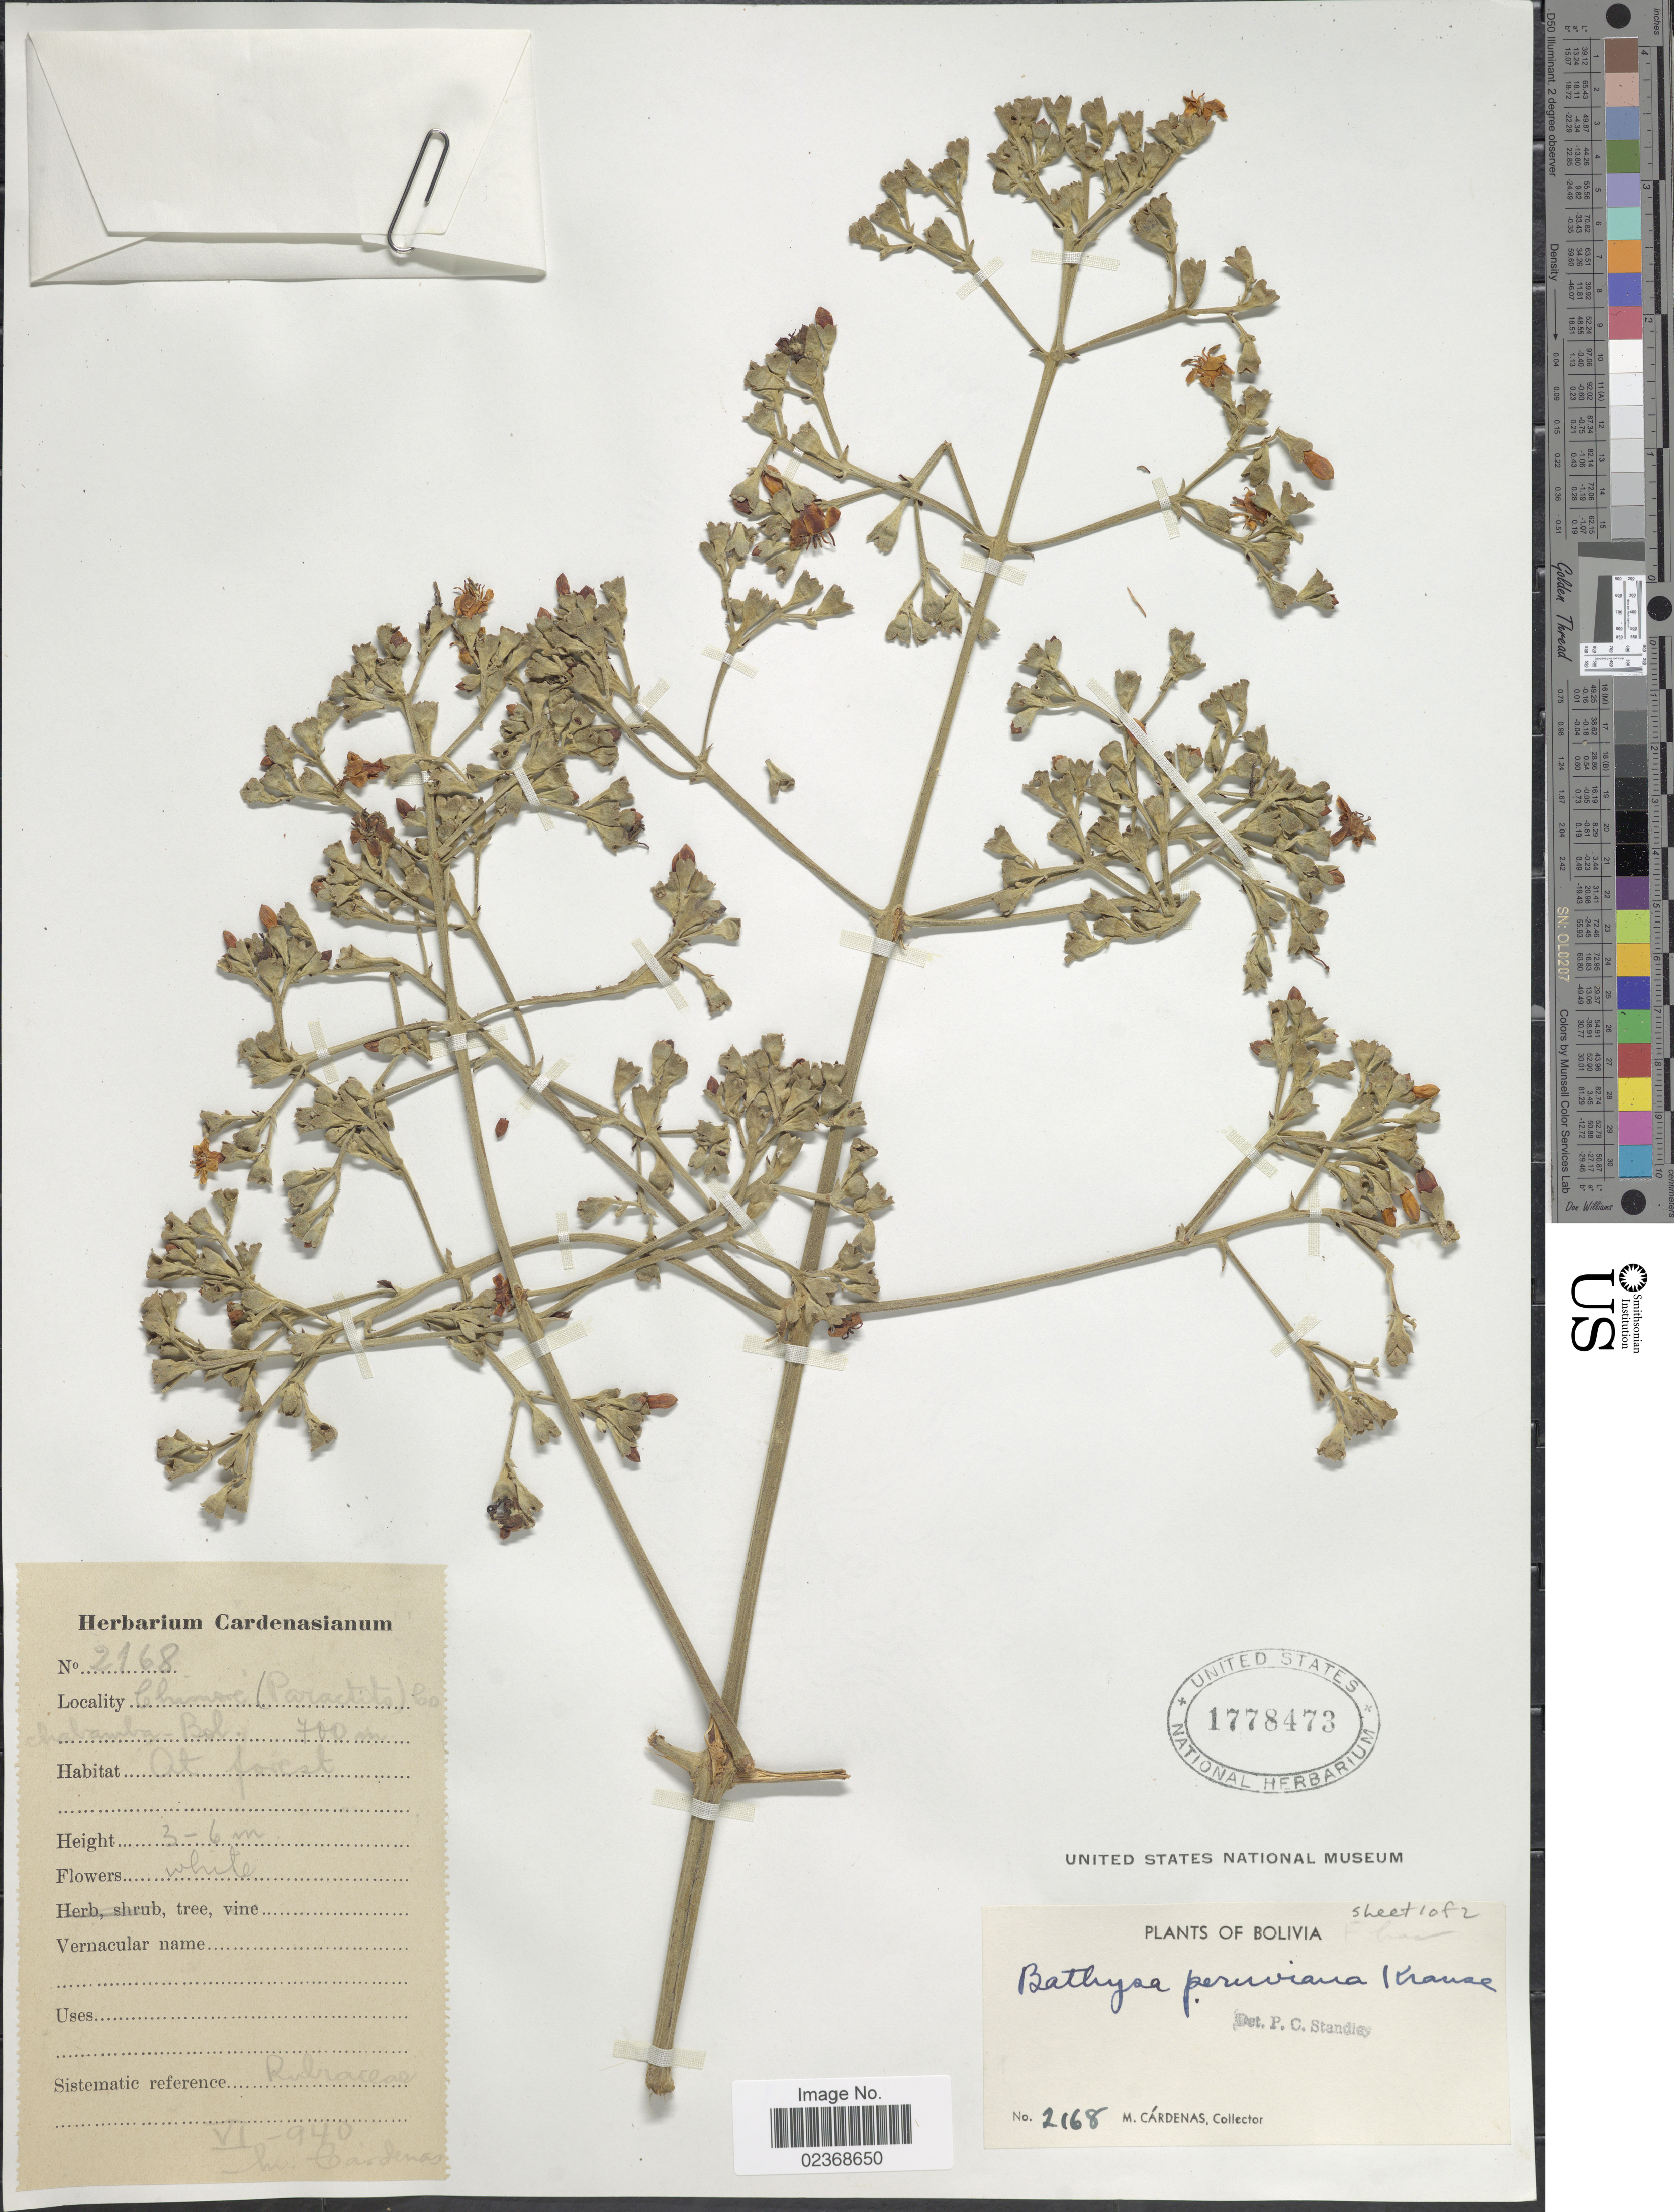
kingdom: Plantae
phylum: Tracheophyta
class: Magnoliopsida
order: Gentianales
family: Rubiaceae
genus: Schizocalyx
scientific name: Schizocalyx peruvianus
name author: (K. Krause) Kainul. & B. Bremer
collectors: M. Cárdenas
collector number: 2168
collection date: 1940-06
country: Bolivia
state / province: Cochabamba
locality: Chimore (Paractito). At forest.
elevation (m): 700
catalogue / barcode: US 1778473